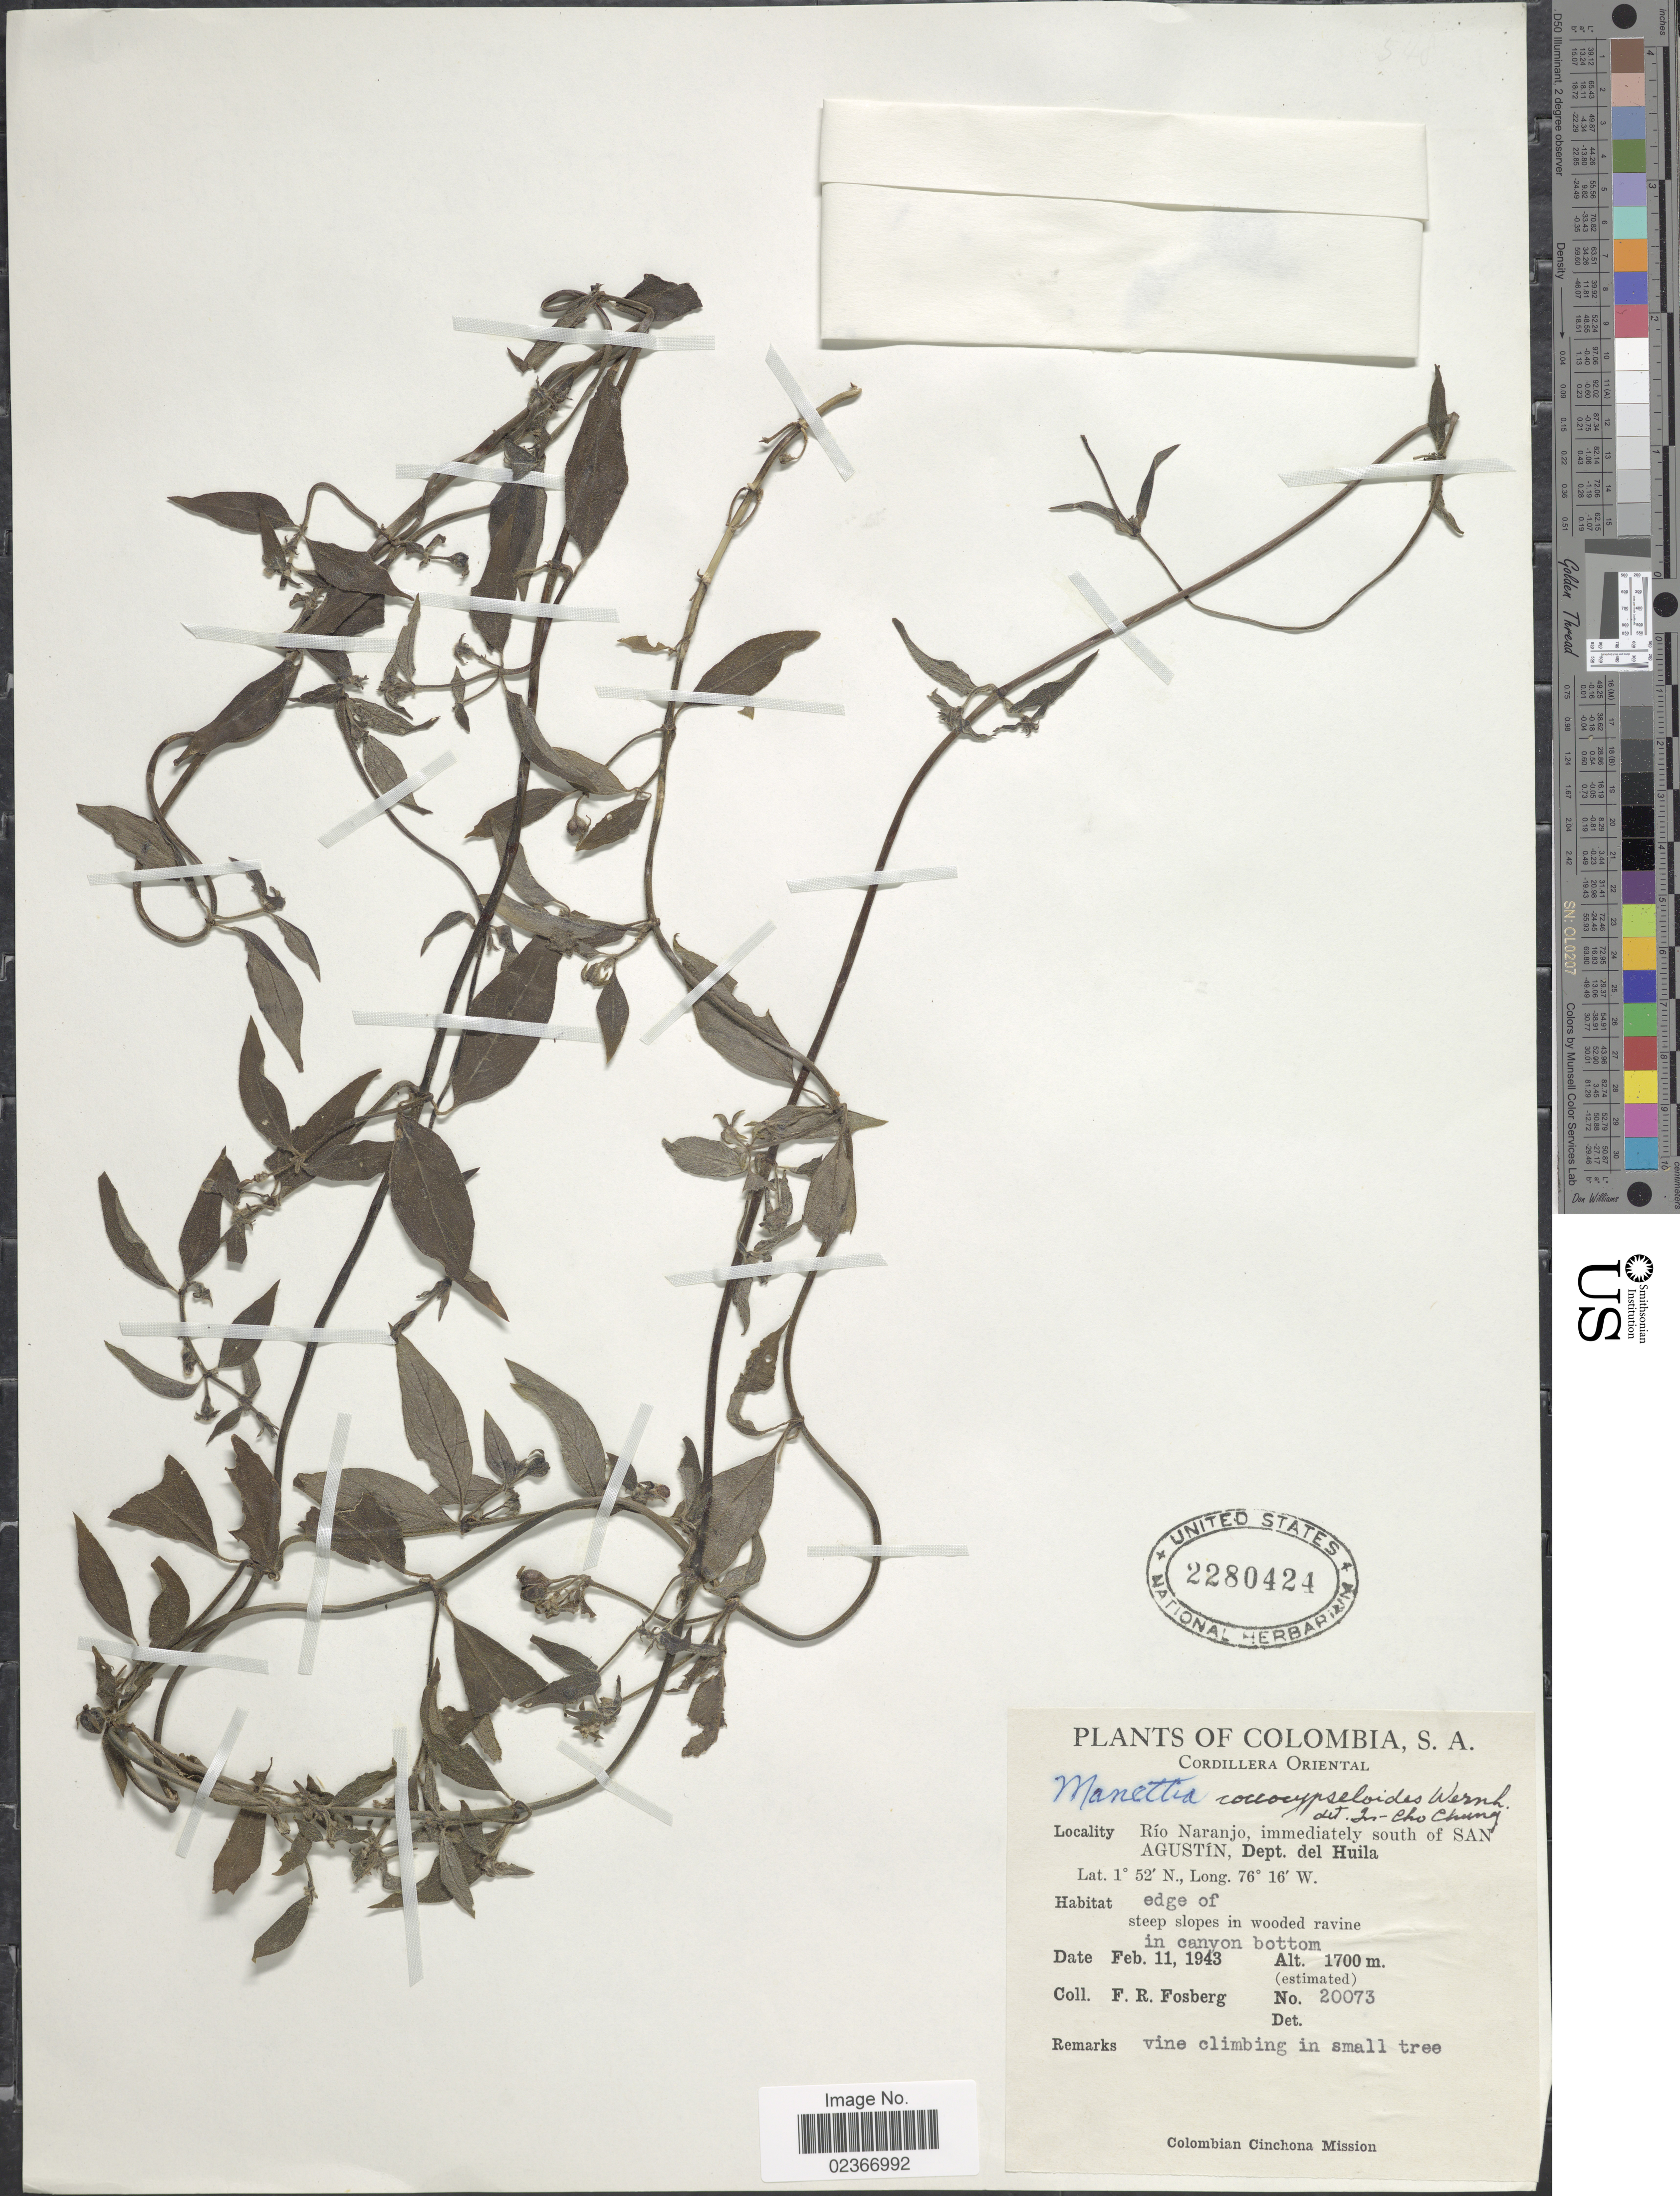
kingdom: Plantae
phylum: Tracheophyta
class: Magnoliopsida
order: Gentianales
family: Rubiaceae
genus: Manettia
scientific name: Manettia coccocypseloides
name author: Wernham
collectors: F. R. Fosberg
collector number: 20073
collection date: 1943-02-11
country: Colombia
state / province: Huila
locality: Cordillera Oriental. Rio Naranjo, immediately south of San Agustin, Dept. del Huila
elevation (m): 1700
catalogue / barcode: US 2280424